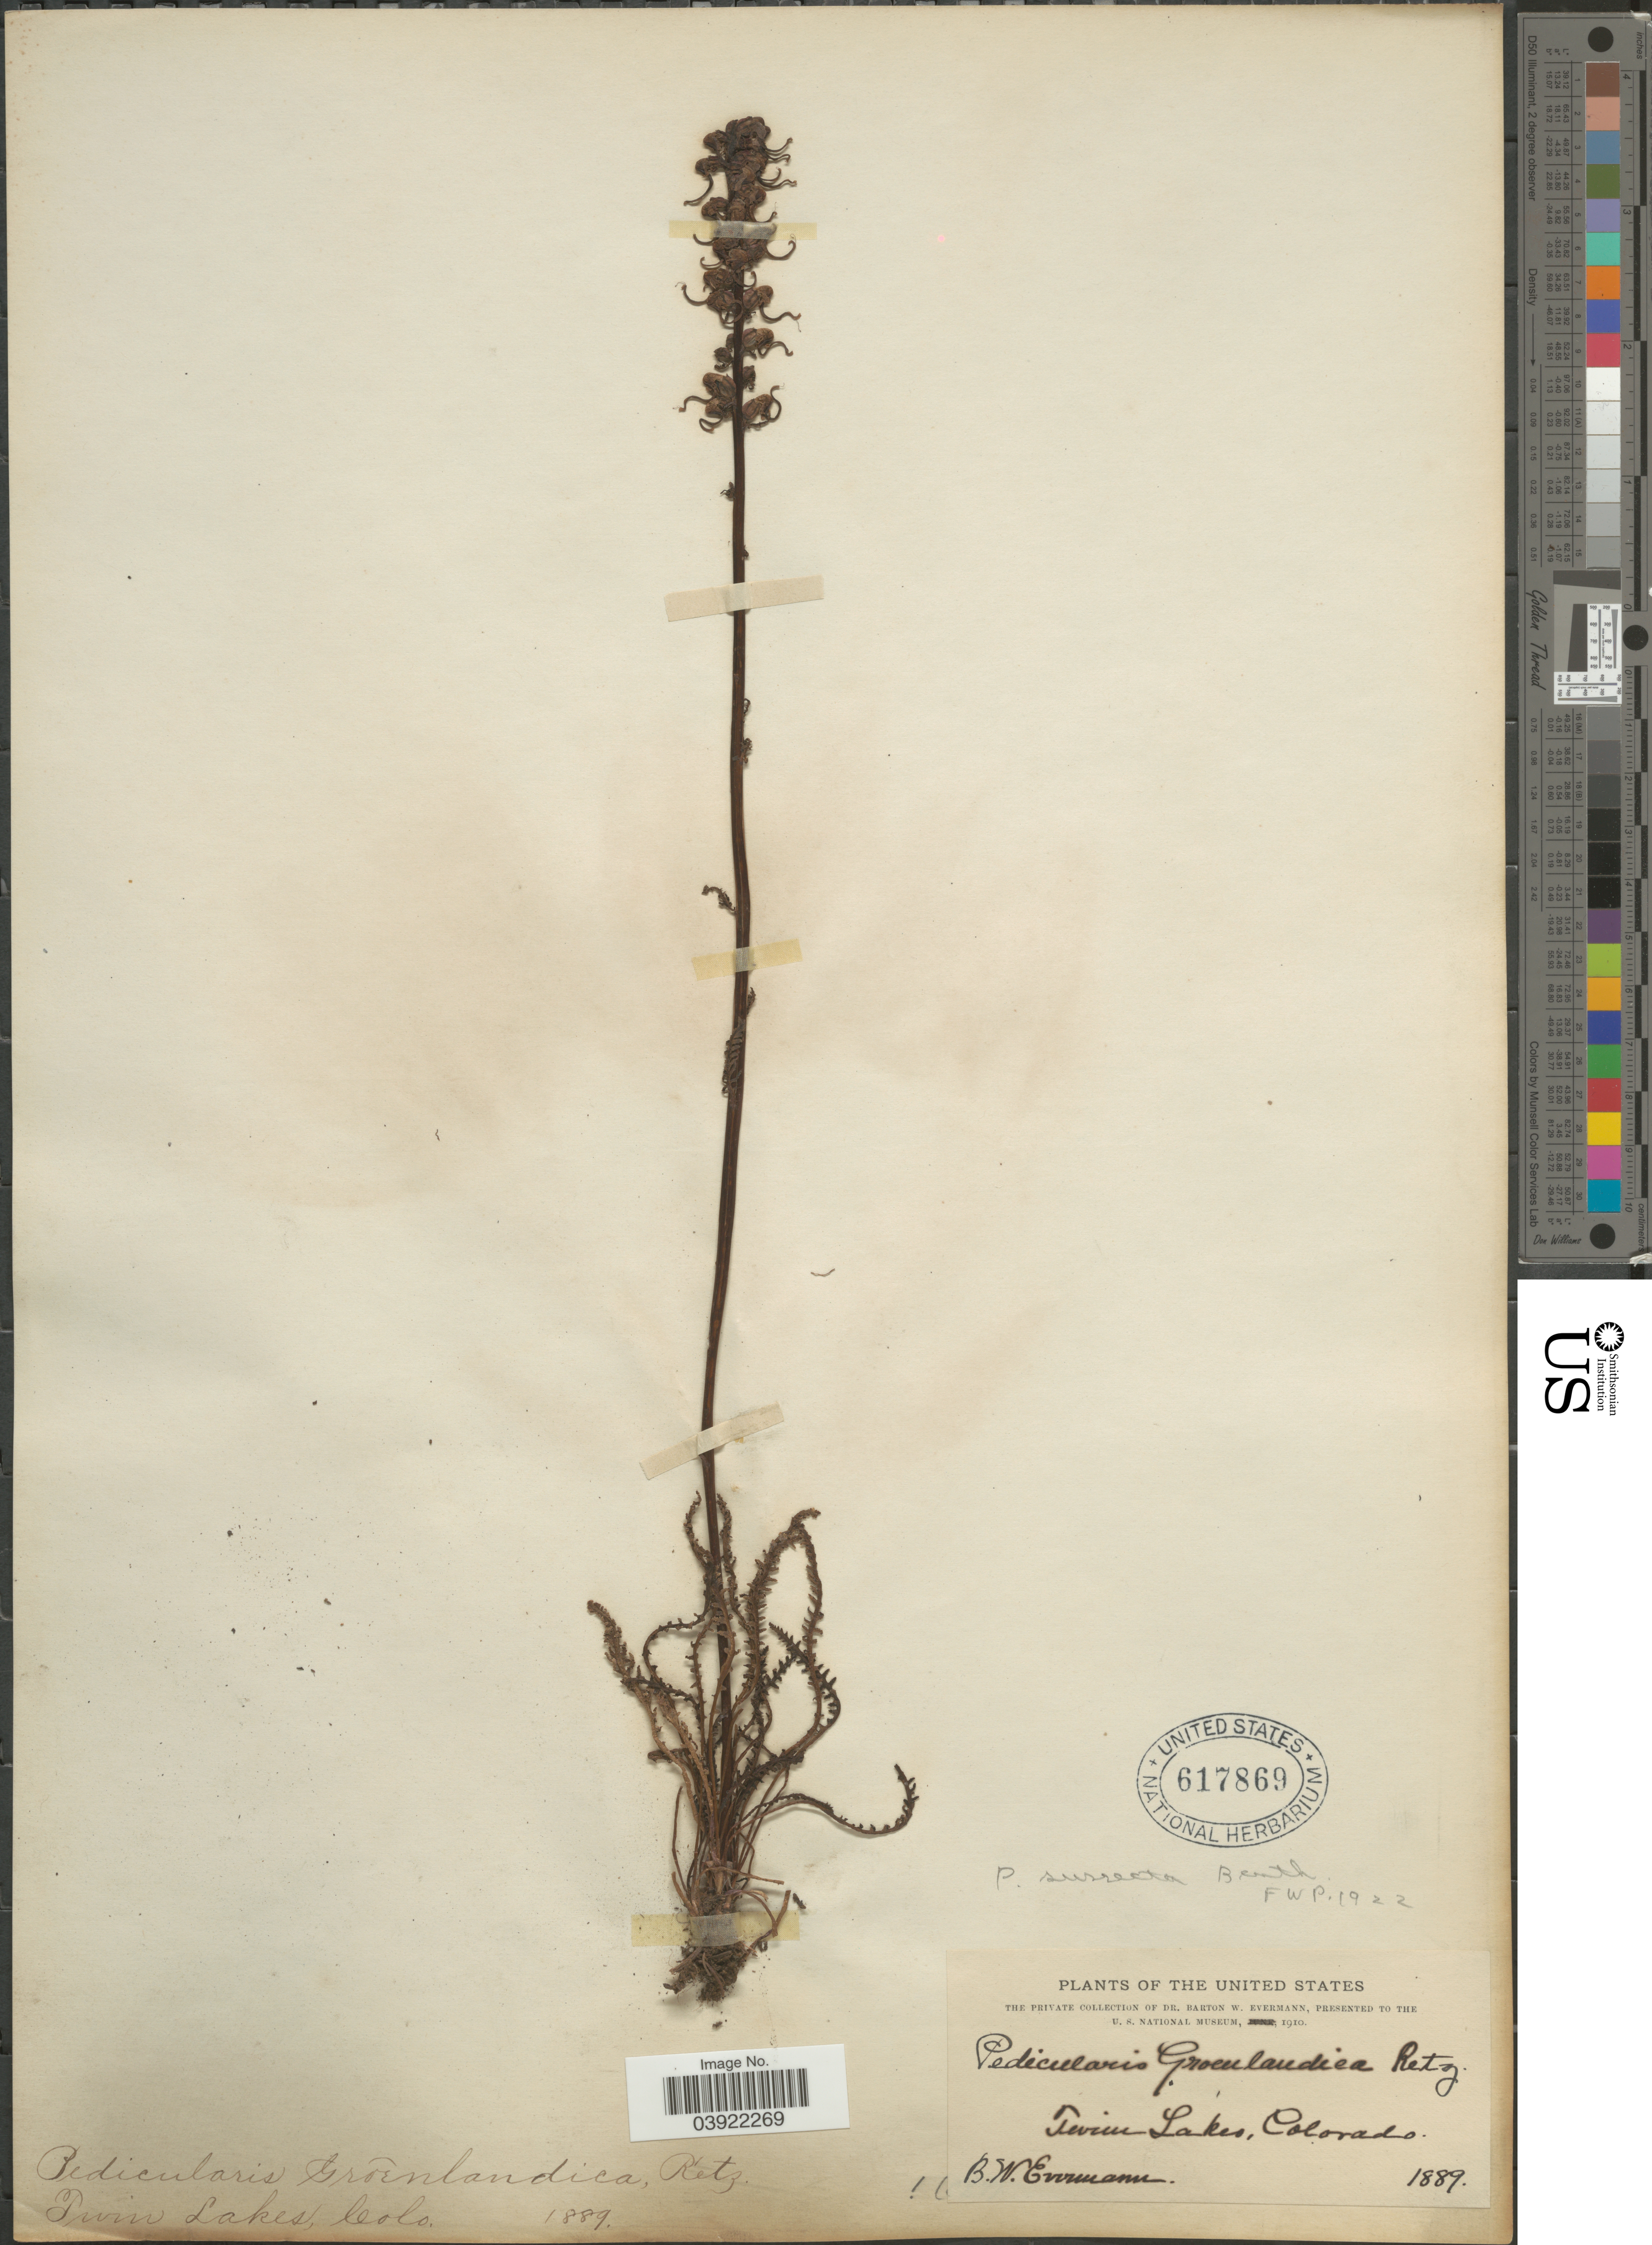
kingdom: Plantae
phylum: Tracheophyta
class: Magnoliopsida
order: Lamiales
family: Orobanchaceae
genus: Pedicularis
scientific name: Pedicularis groenlandica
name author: Retz.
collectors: B. W. Evermann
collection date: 1889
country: United States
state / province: Colorado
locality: Twin Lakes.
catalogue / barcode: US 617869